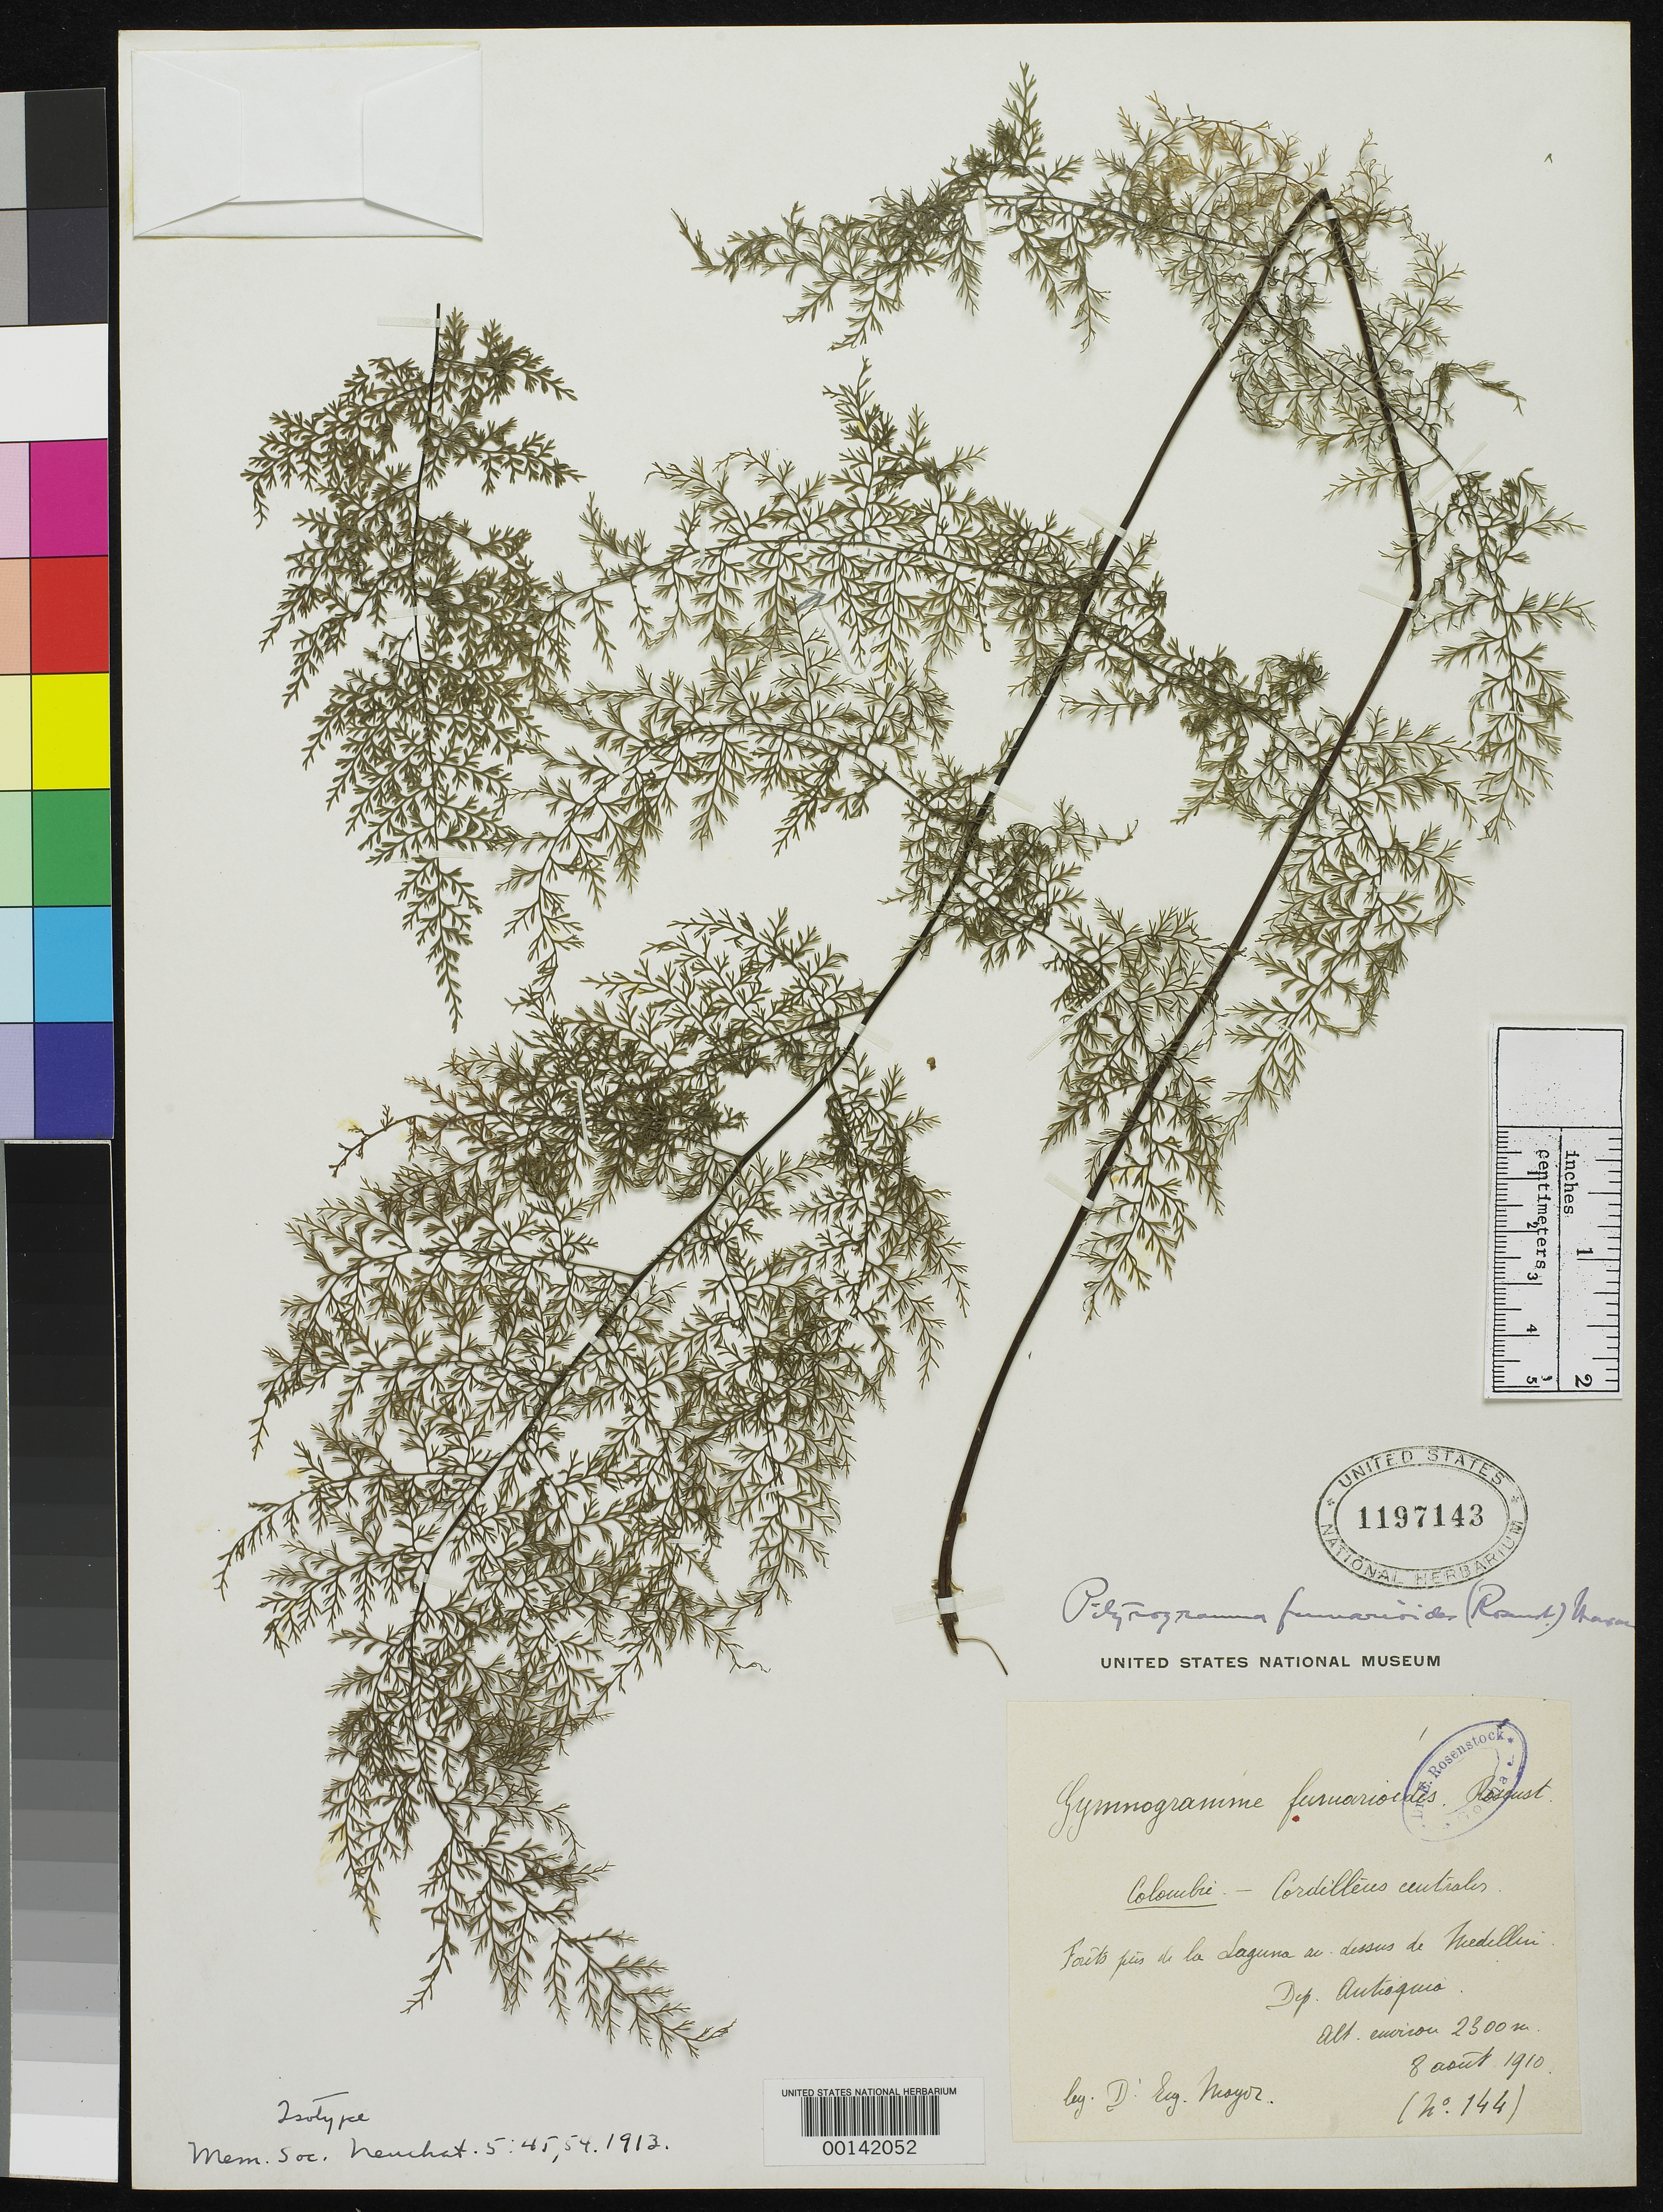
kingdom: Plantae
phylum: Tracheophyta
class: Polypodiopsida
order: Polypodiales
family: Pteridaceae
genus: Gymnogramma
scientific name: Gymnogramma fumarioides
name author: Rosenst.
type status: Type Collection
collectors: E. Mayer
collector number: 144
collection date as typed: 08 Aug 1910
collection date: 1910-08-08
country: Colombia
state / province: Antioquia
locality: Cordillera Centralis, forets de la Laguna de Dessus de Medellin.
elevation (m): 2500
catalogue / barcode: US 1197143